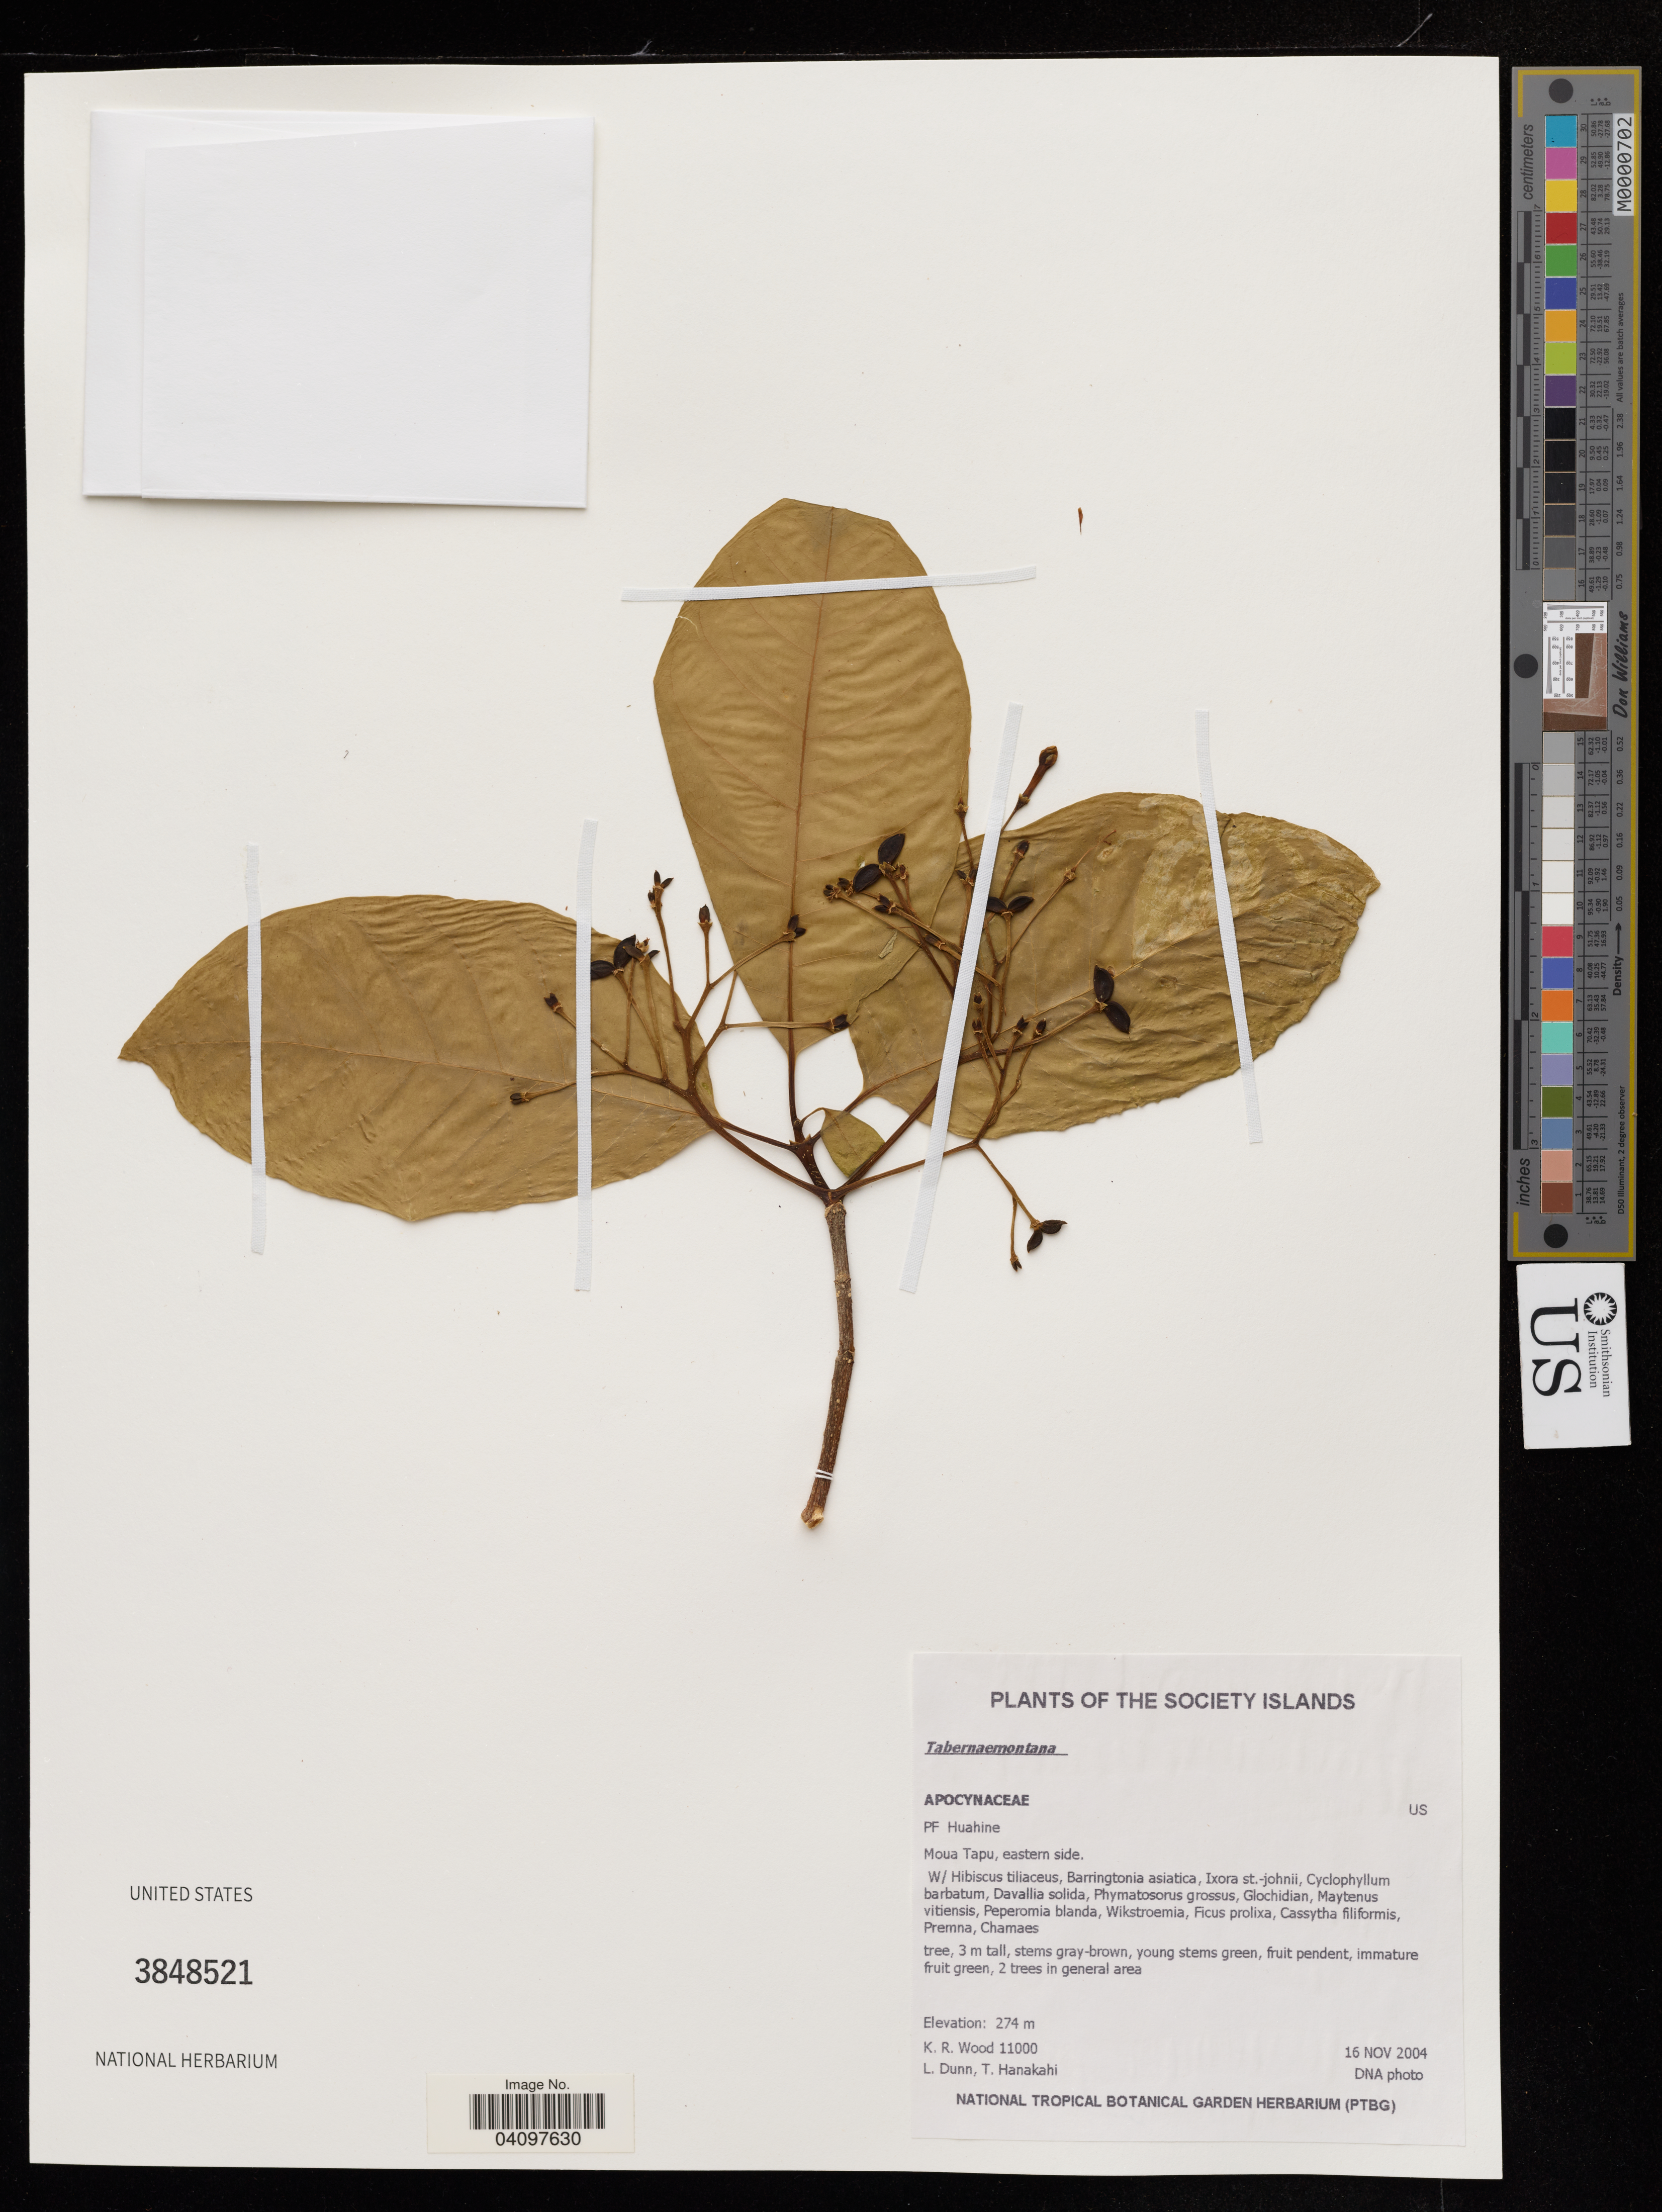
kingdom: Plantae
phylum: Tracheophyta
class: Magnoliopsida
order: Gentianales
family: Apocynaceae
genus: Tabernaemontana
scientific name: Tabernaemontana sp.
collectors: K. R. Wood, L. Dunn & T. Hanakahi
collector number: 11000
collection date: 2004-11-16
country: French Polynesia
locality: PF Huahine. Moua Tapu, eastern side.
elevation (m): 274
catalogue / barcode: US 3848521